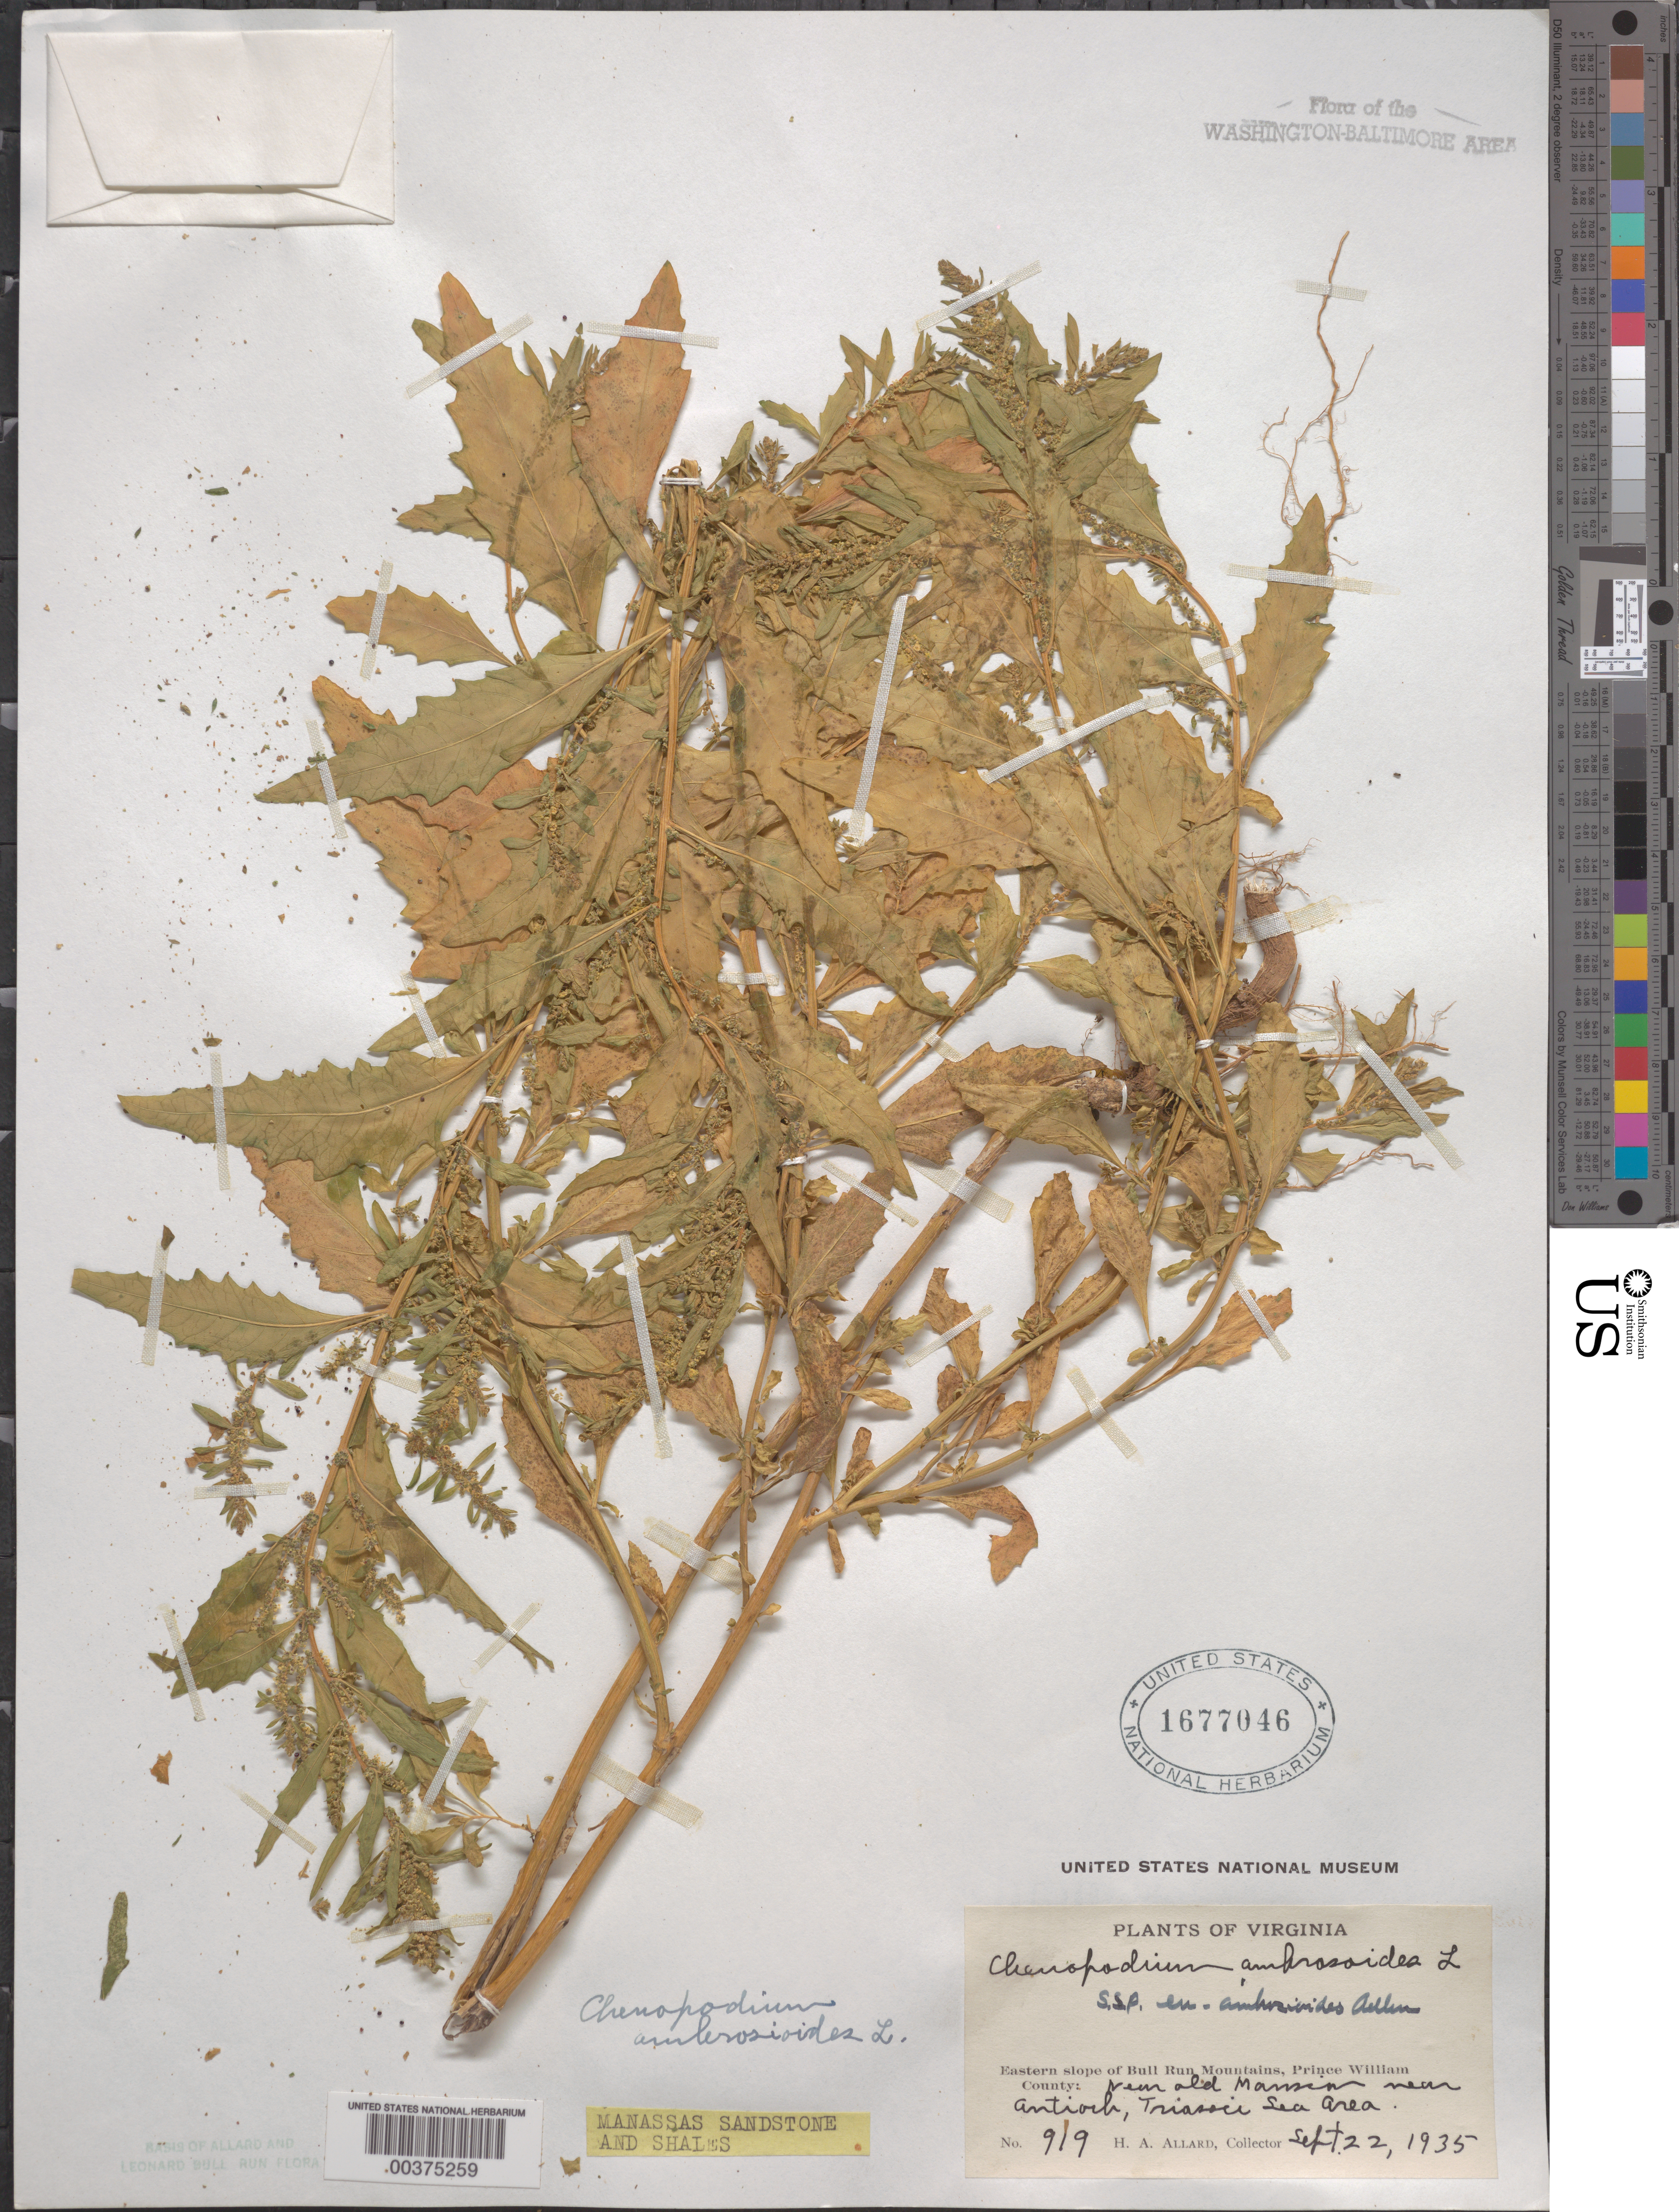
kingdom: Plantae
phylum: Tracheophyta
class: Magnoliopsida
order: Caryophyllales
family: Amaranthaceae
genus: Chenopodium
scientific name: Chenopodium ambrosioides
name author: L.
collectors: H. A. Allard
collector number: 919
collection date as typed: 22 Sep 1935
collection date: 1935-09-22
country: United States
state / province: Virginia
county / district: Prince William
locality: Antioch vicinity, Old Mansion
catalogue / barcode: US 1677046